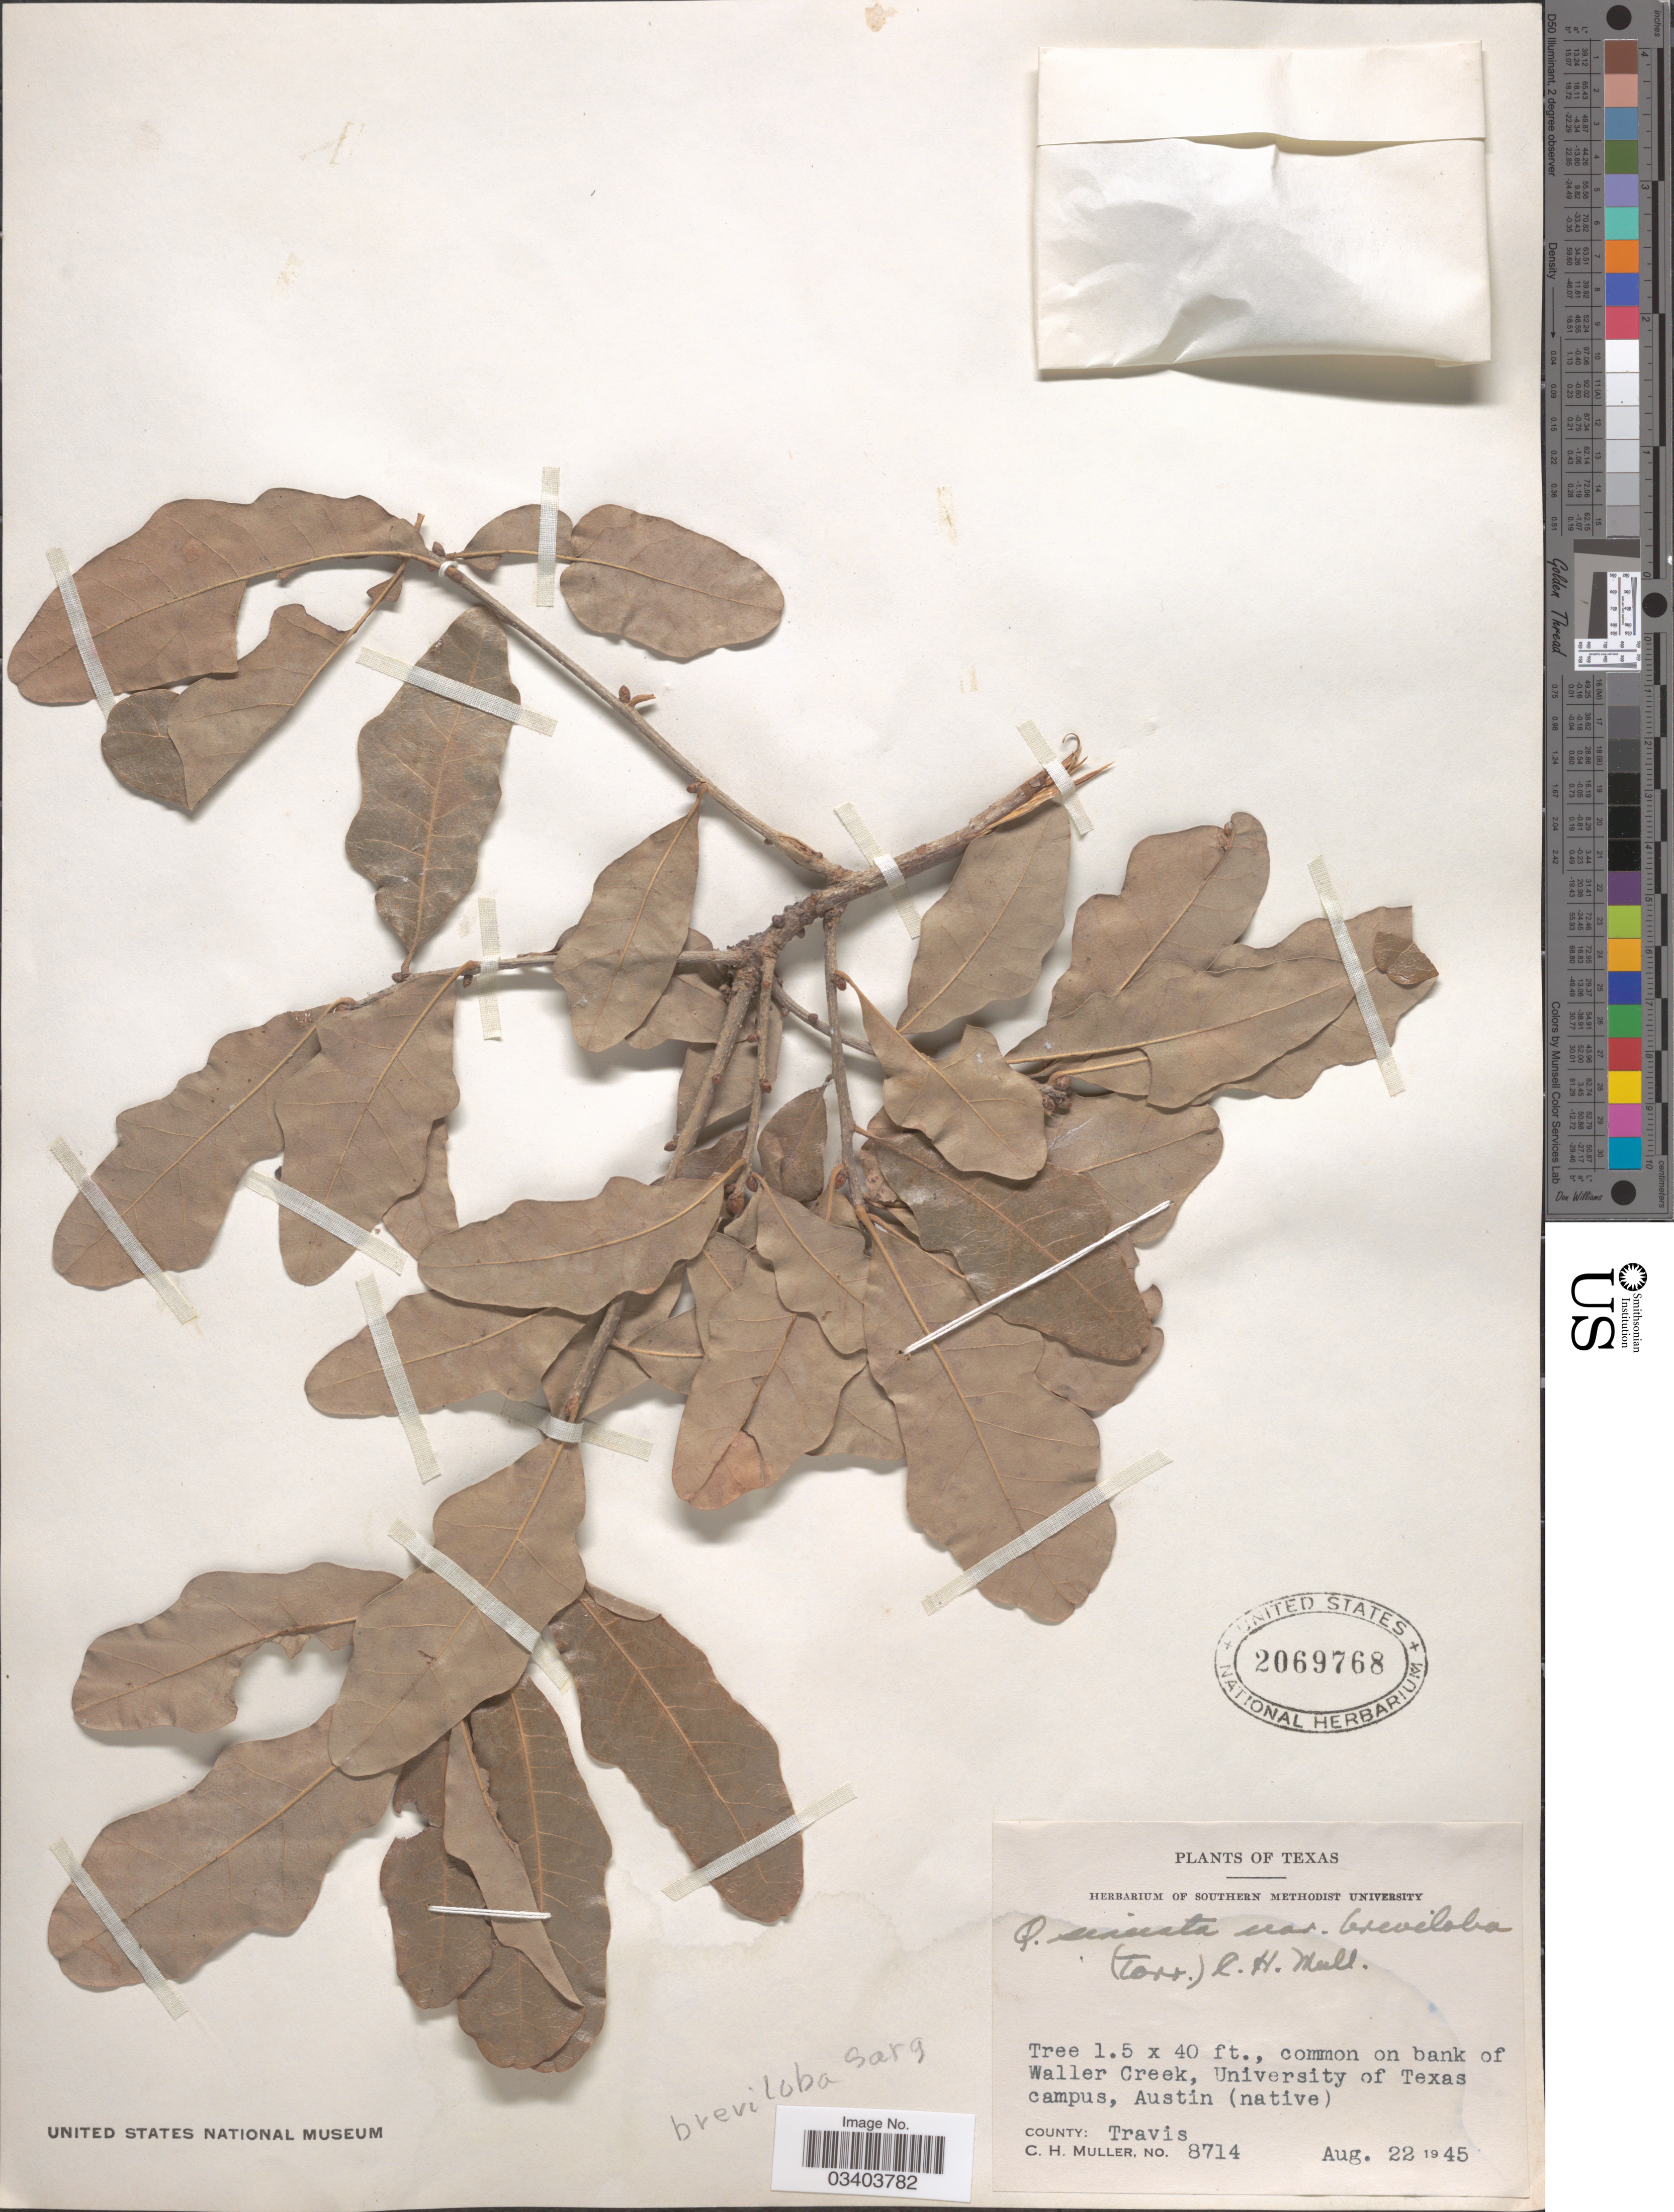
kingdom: Plantae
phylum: Tracheophyta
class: Magnoliopsida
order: Fagales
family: Fagaceae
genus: Quercus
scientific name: Quercus breviloba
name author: (Torr.) Sarg.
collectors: C. H. Mueller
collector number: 8714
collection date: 1945-08-22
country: United States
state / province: Texas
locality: On bank of Waller Creek, University of Texas campus, Austin. County: Travis.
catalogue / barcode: US 2069768